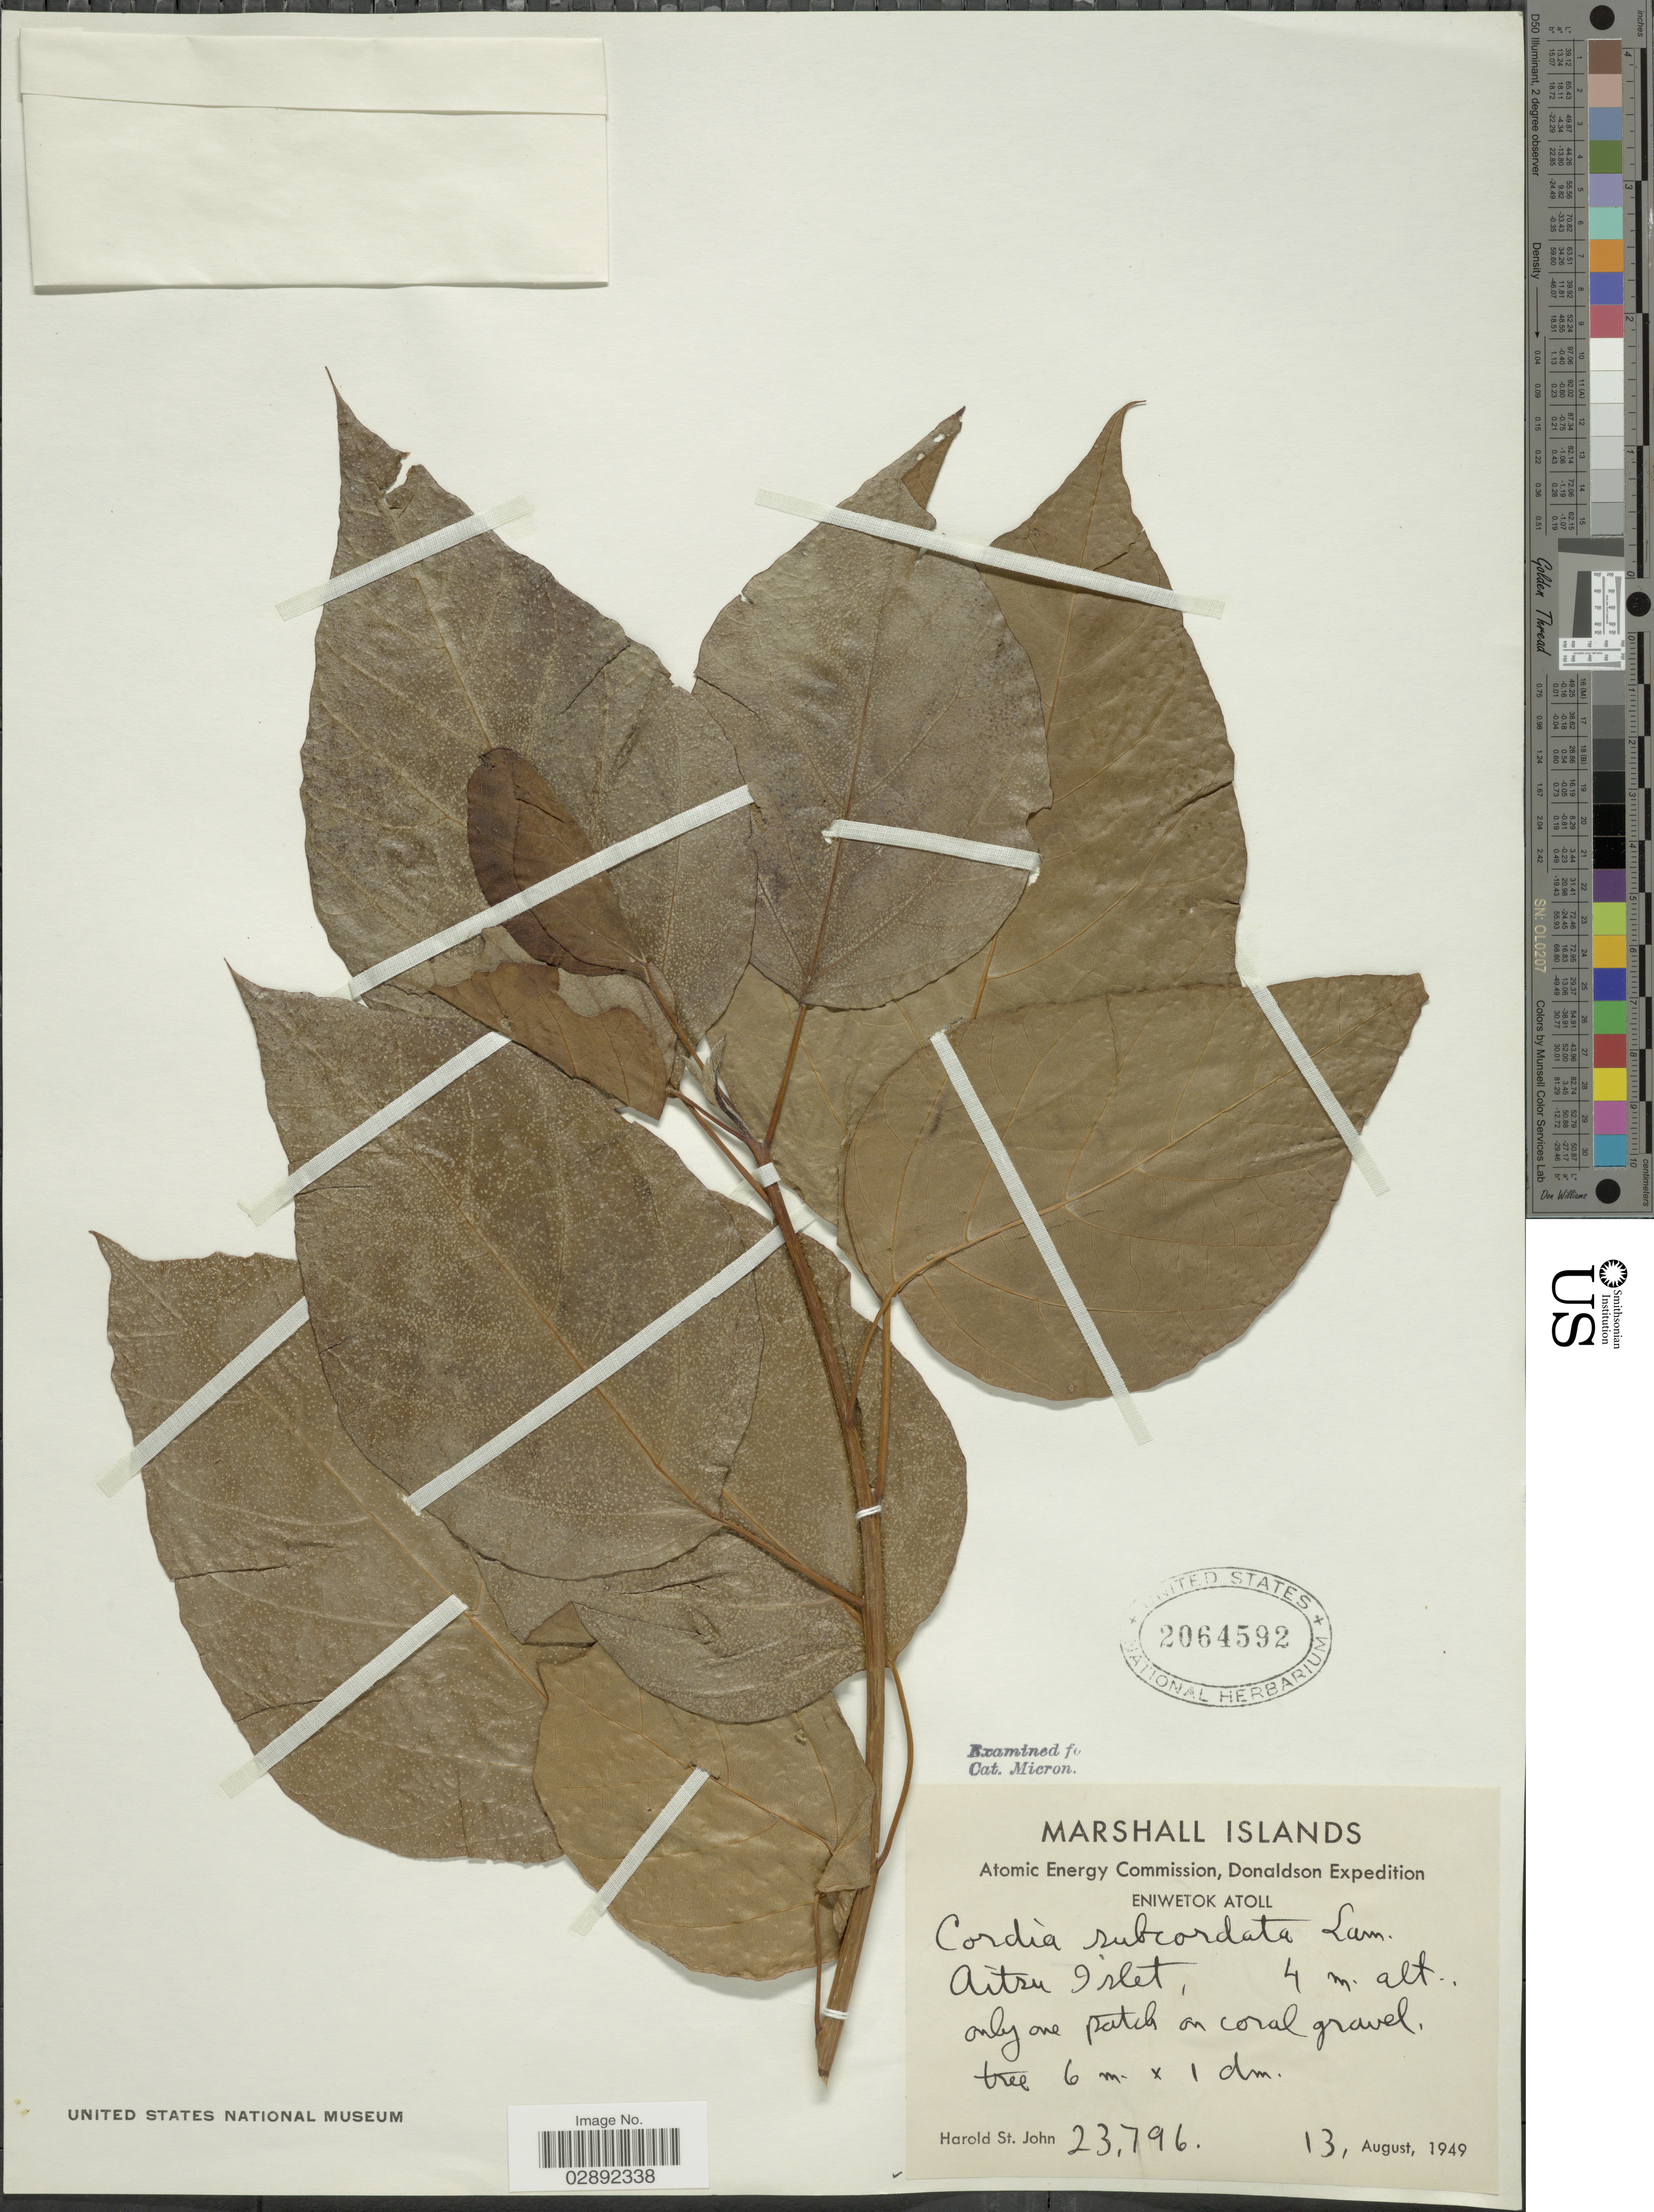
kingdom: Plantae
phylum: Tracheophyta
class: Magnoliopsida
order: Boraginales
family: Cordiaceae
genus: Cordia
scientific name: Cordia subcordata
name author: Lam.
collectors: H. St. John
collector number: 23796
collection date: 1949-08-13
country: Marshall Islands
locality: Eniwetok Atoll. Aitsu Islet.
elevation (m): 4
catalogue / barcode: US 2064592